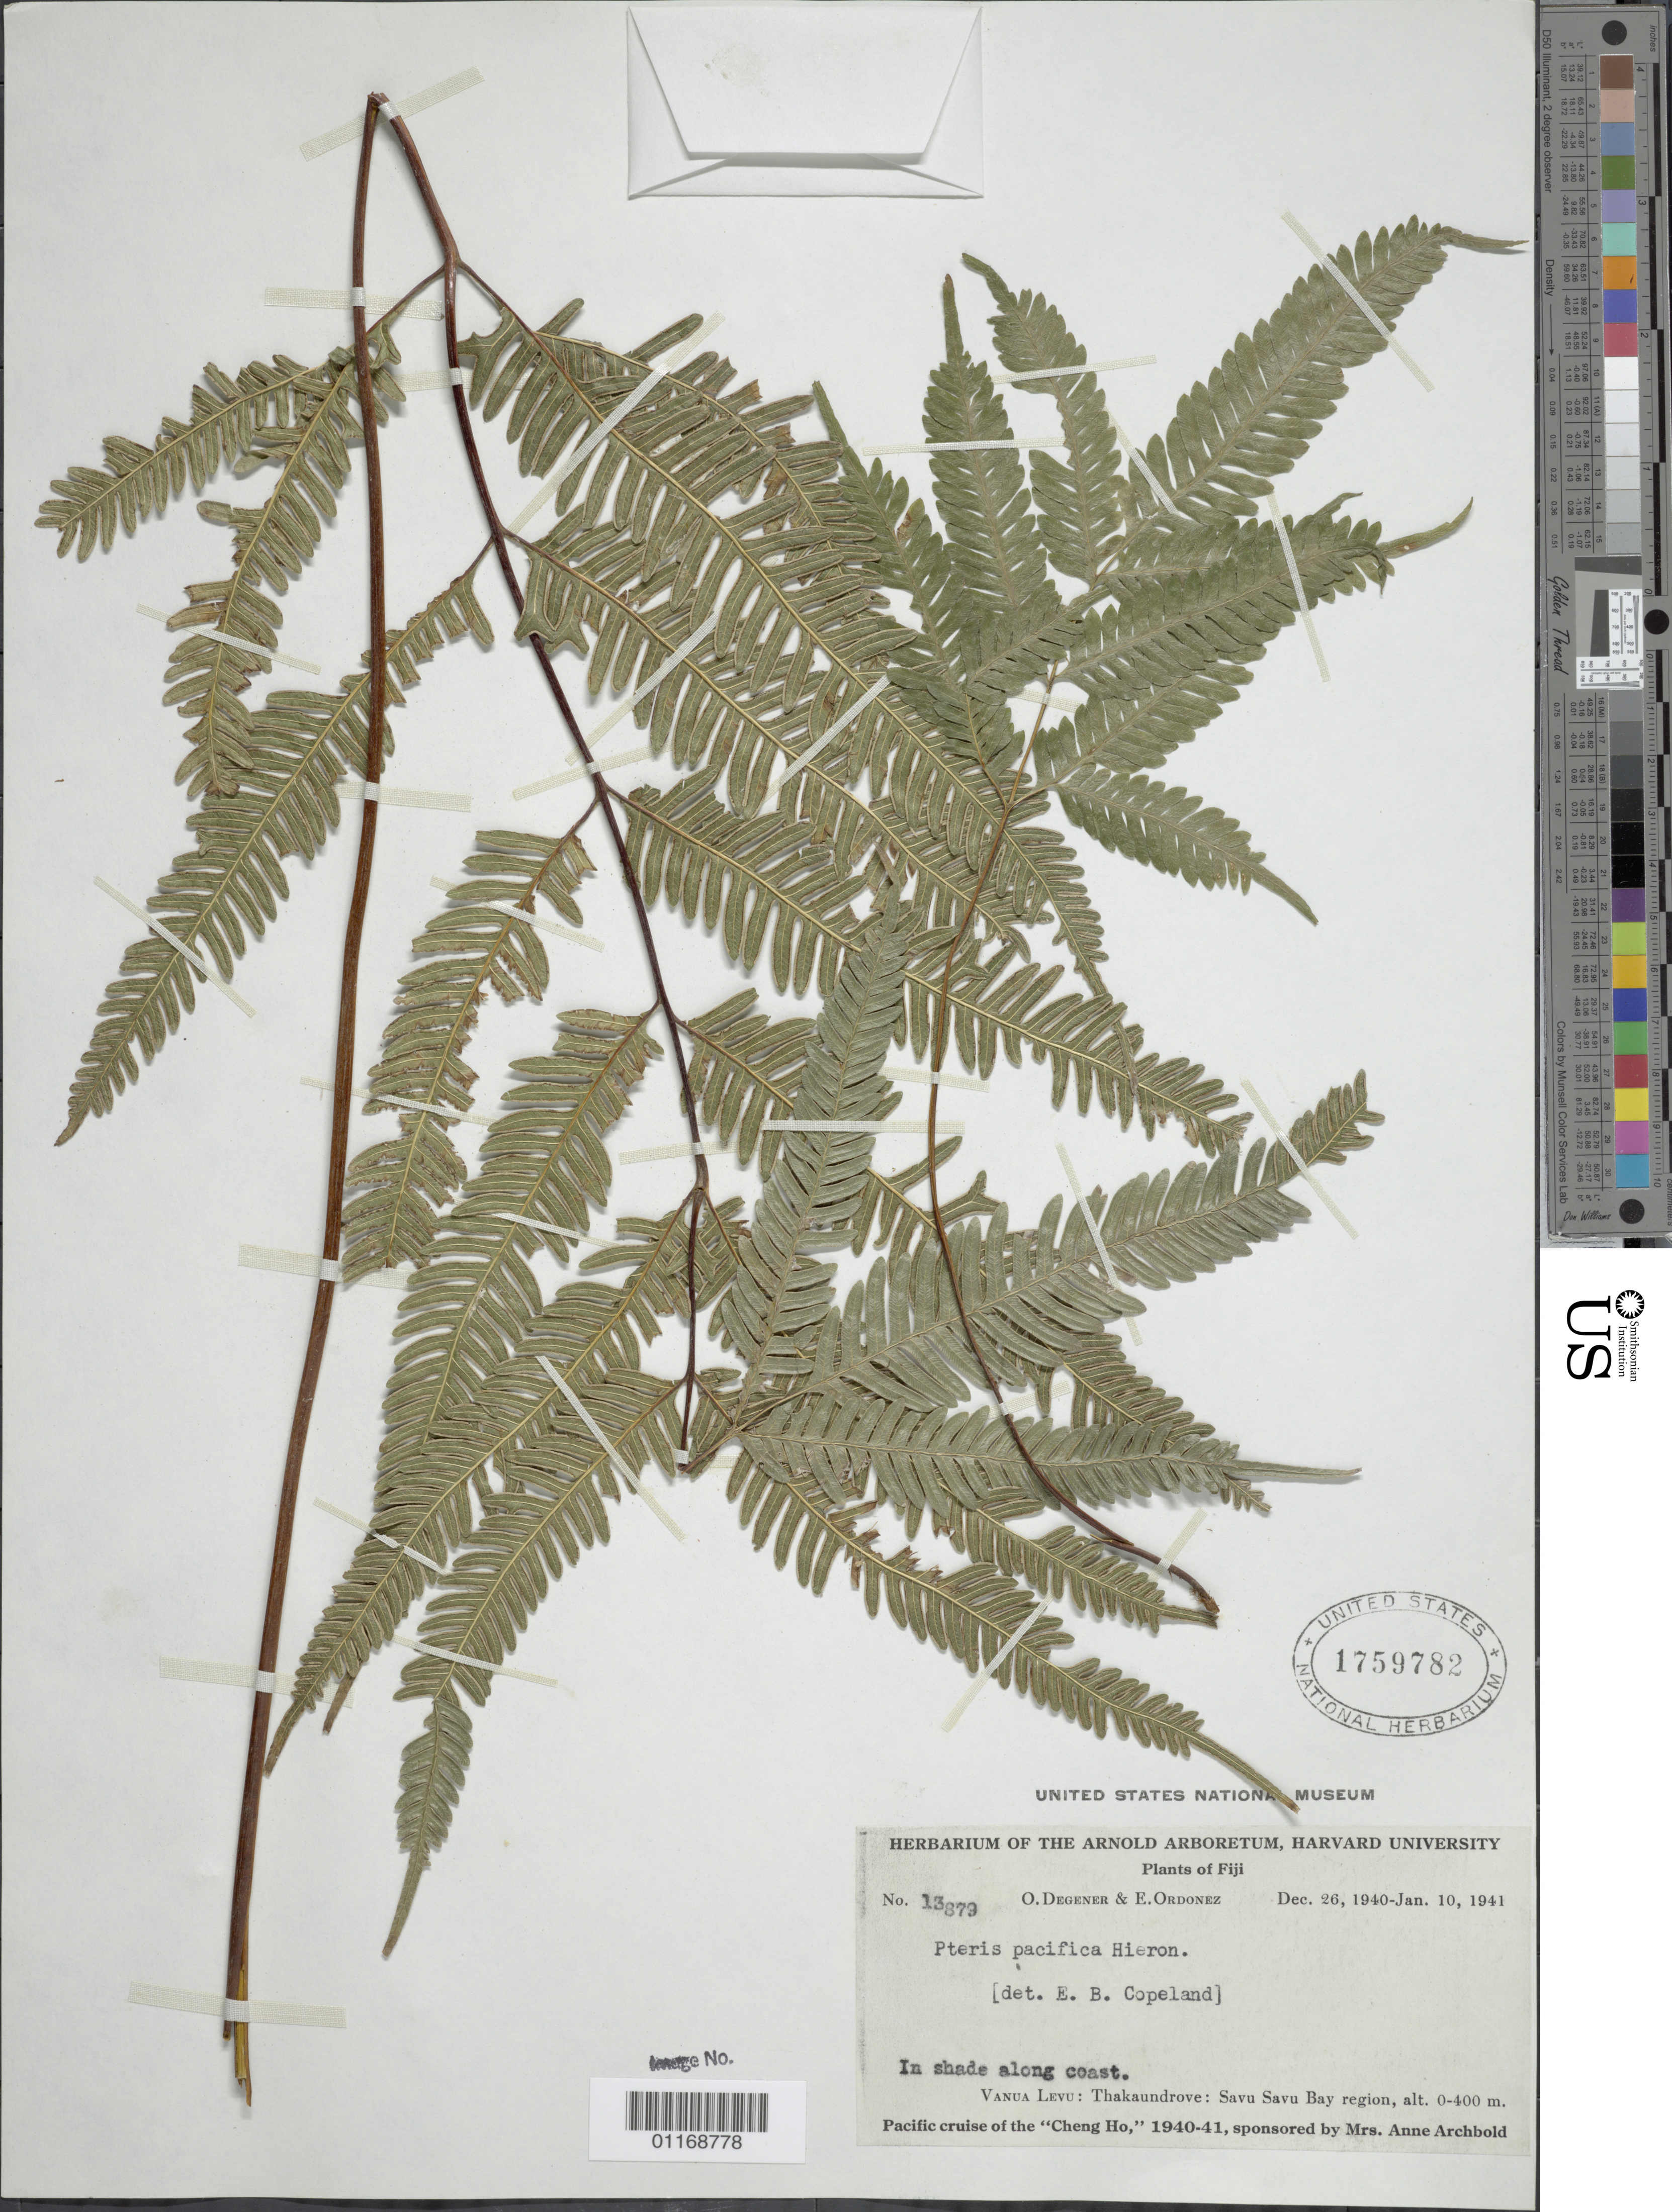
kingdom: Plantae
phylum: Tracheophyta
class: Polypodiopsida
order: Polypodiales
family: Pteridaceae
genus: Pteris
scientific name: Pteris pacifica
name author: Hieron.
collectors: O. Degener & E. Ordonez.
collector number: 13879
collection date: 1940-12-26/1941-01-10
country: Fiji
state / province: Thakaundrove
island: Vanua Levu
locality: Savu savu Bay region, Vatunivuamonde Mt.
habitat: In shade along coast.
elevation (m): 0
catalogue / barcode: US 1759782